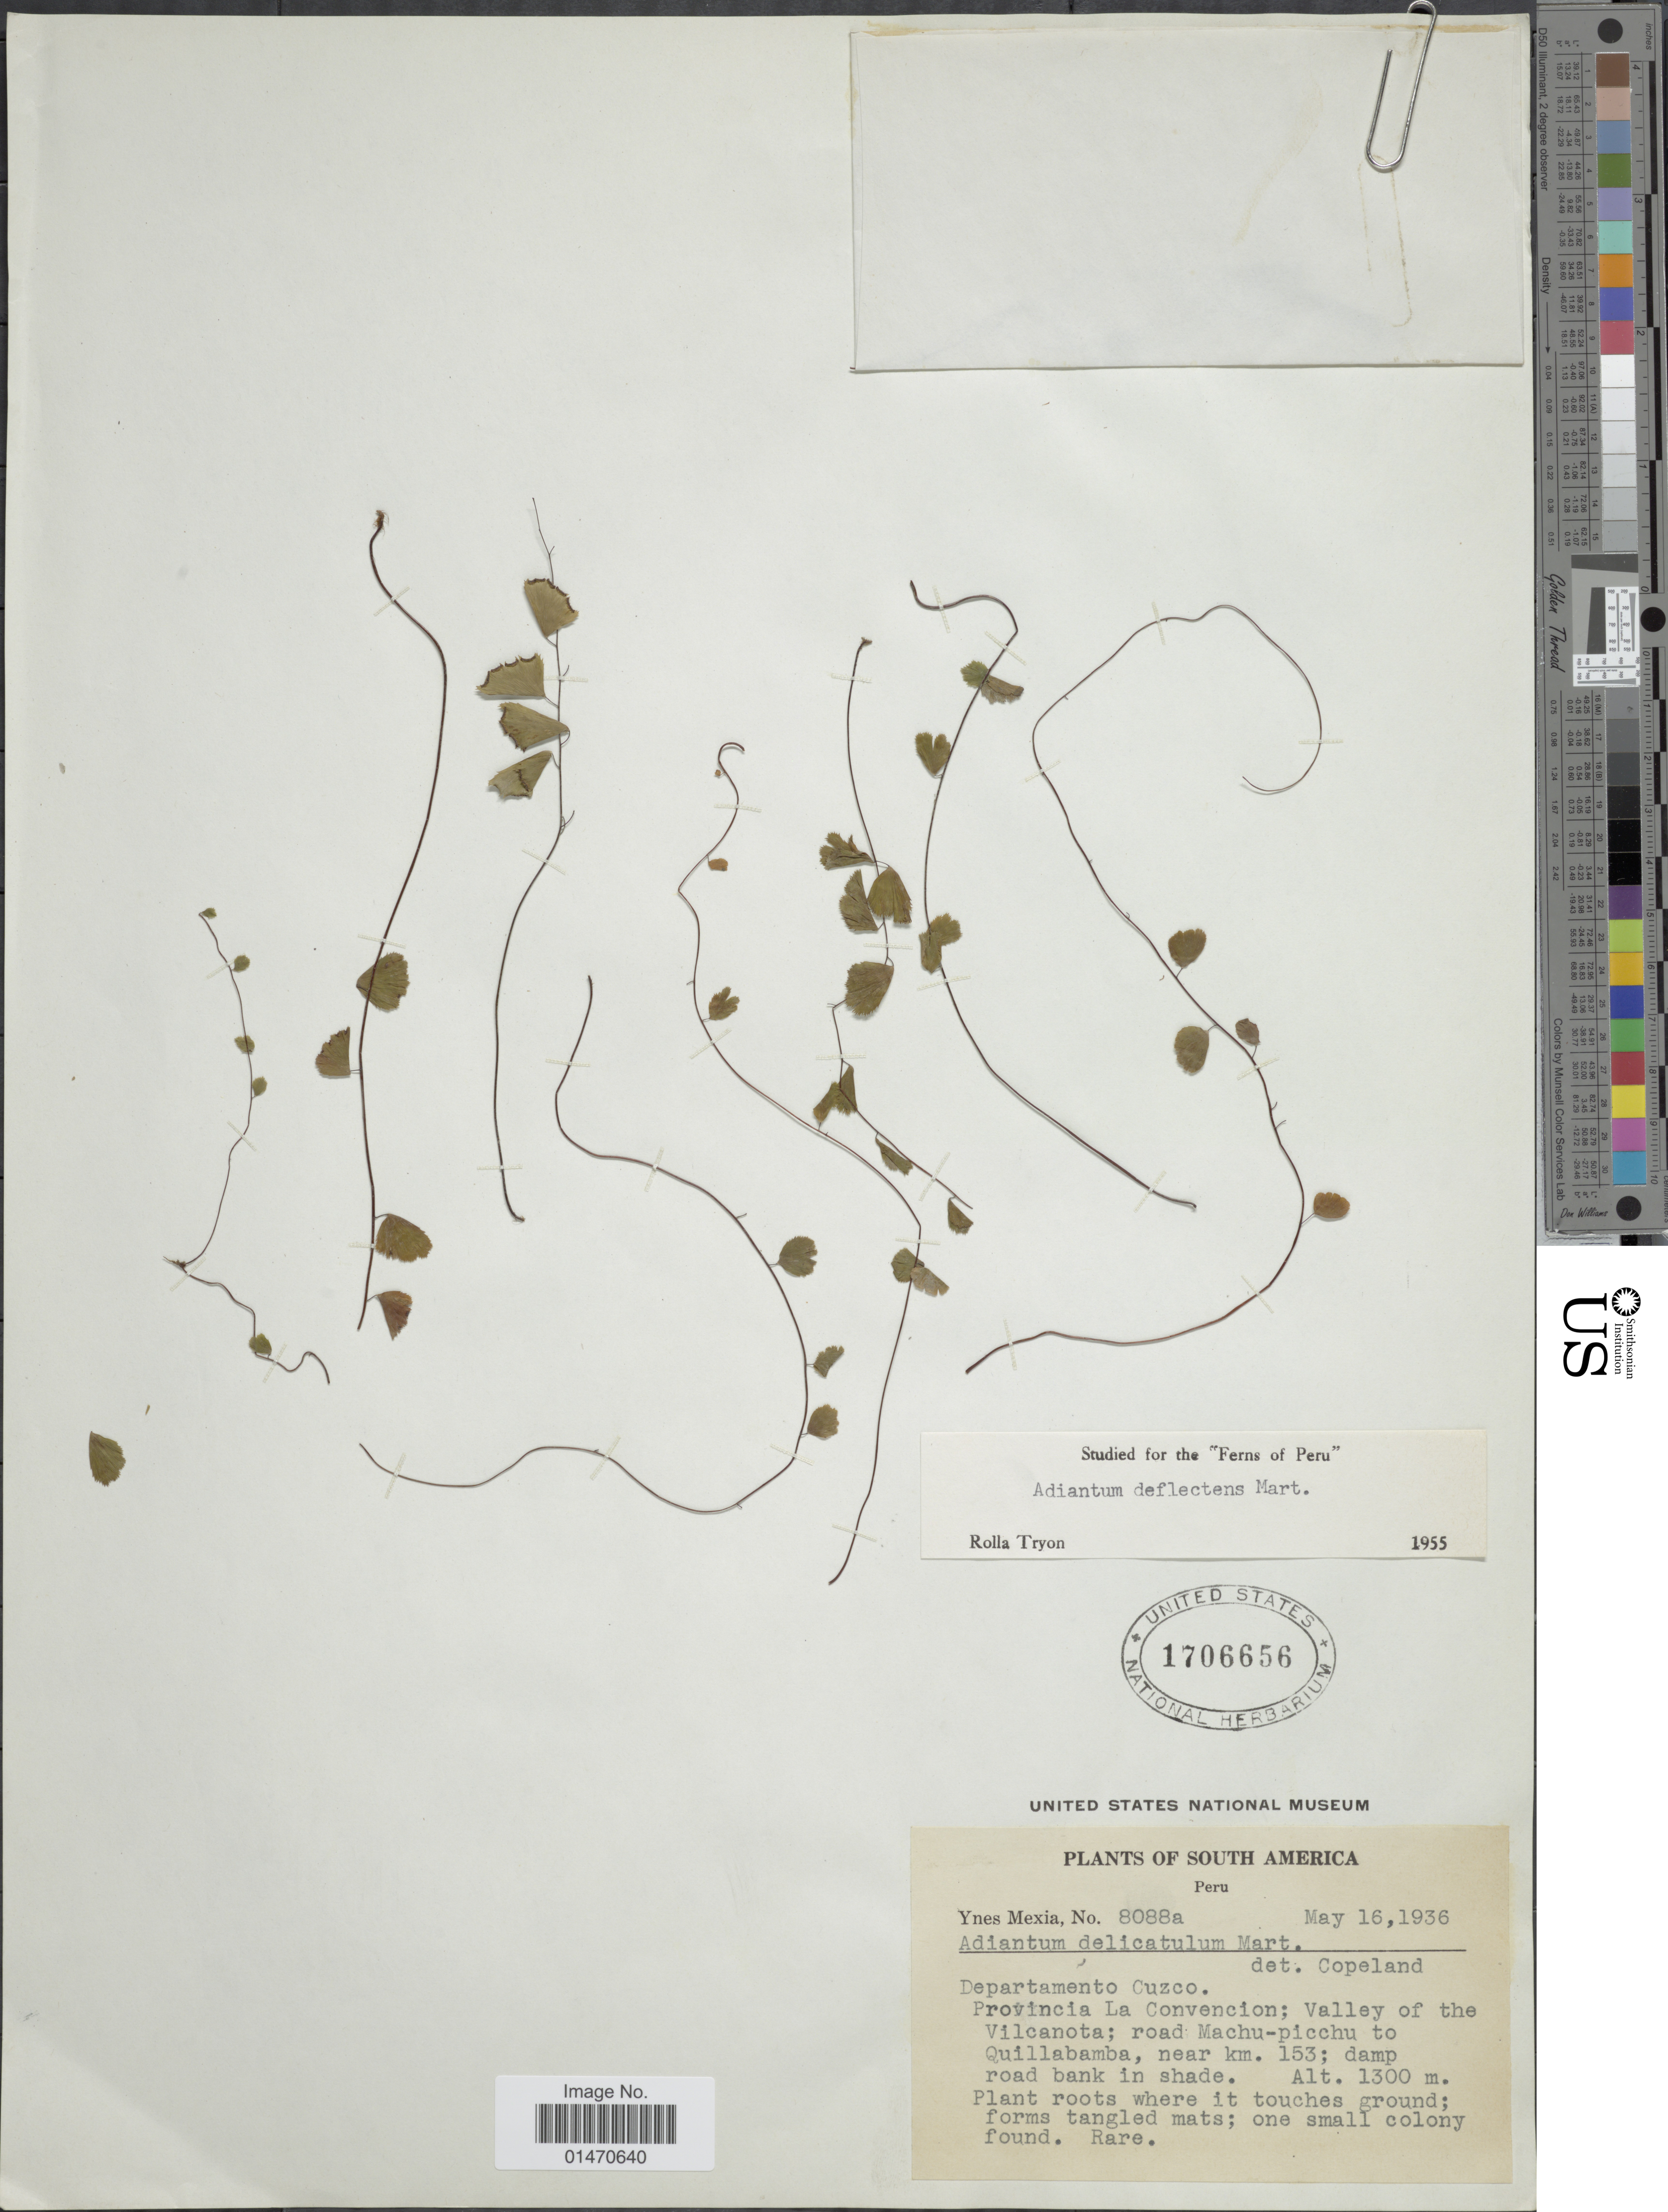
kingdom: Plantae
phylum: Tracheophyta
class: Polypodiopsida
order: Polypodiales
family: Pteridaceae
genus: Adiantum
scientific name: Adiantum lunulatum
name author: Burm. f.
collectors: Y. Mexia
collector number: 8088a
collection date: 1936-05-16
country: Peru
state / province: Cusco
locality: Departamento Cuzco, Provincia La Convencion; valley of the Vilcanota; road Machu-picchu to Quillabamba, near km 153, damp road bank in shade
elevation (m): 1300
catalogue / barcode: US 1706656